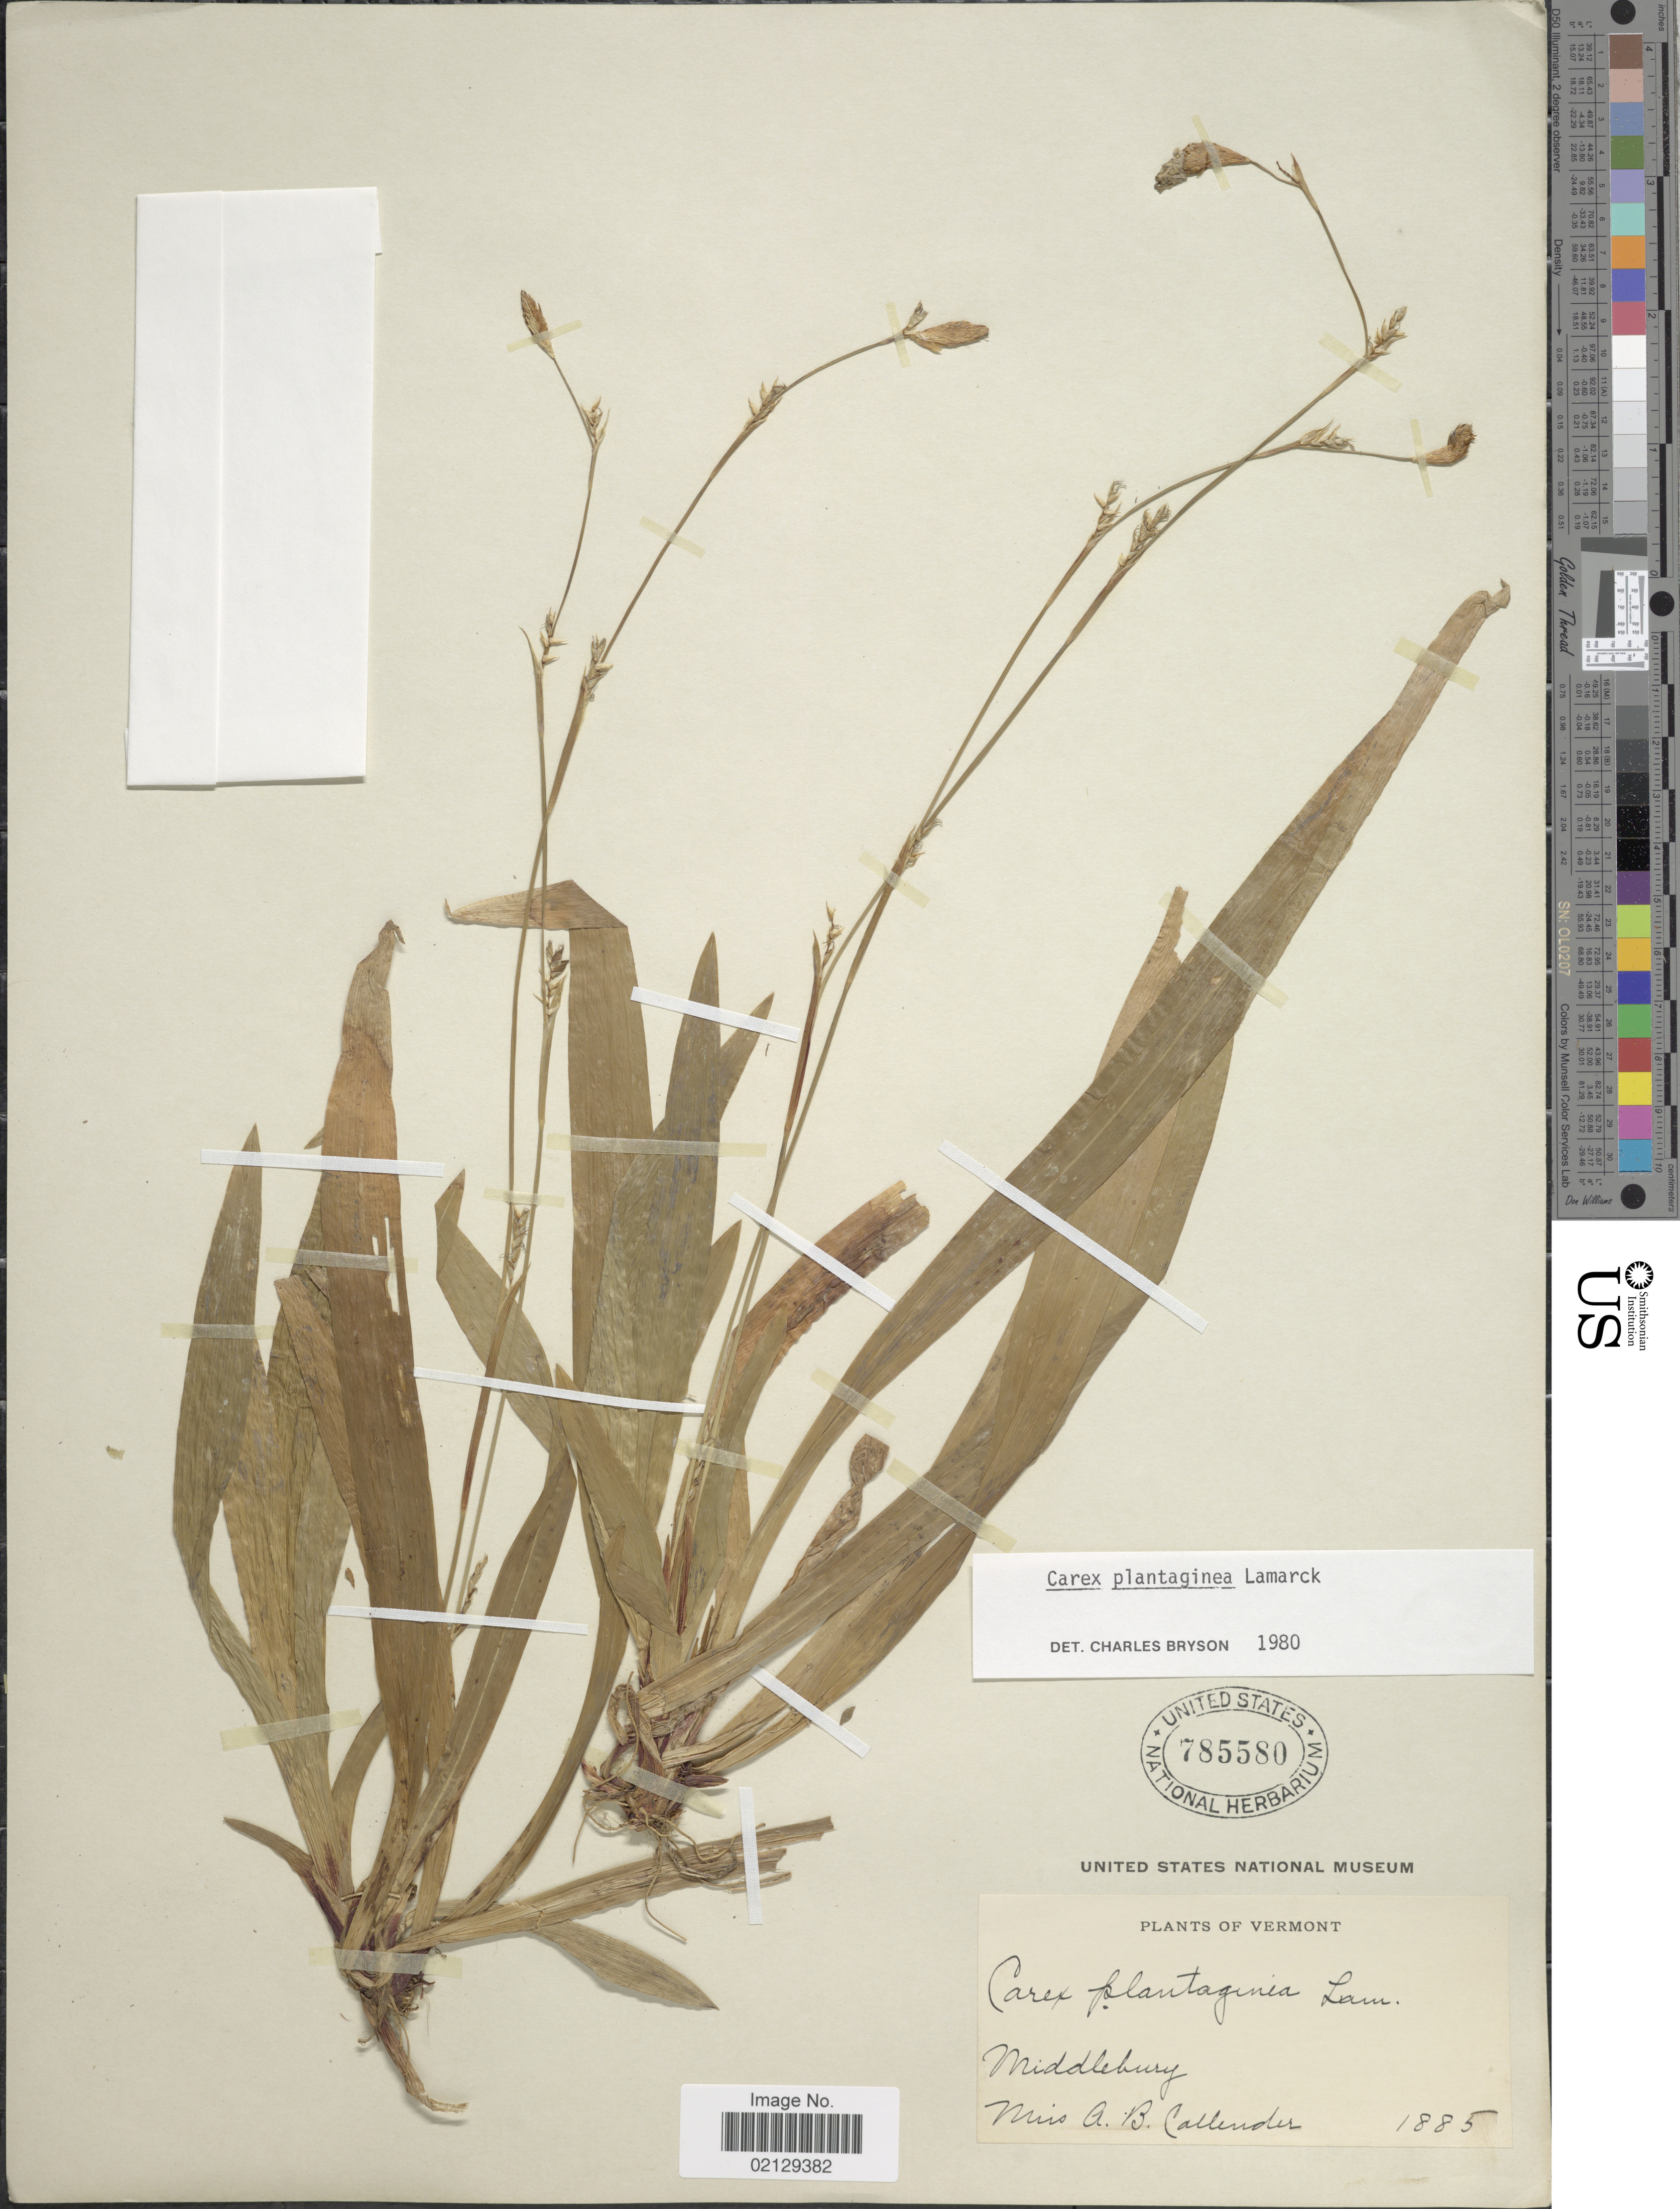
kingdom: Plantae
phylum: Tracheophyta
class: Liliopsida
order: Poales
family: Cyperaceae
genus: Carex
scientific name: Carex plantaginea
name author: Lam.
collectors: A. Callender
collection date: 1885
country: United States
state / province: Vermont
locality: Middlebury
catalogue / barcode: US 785580